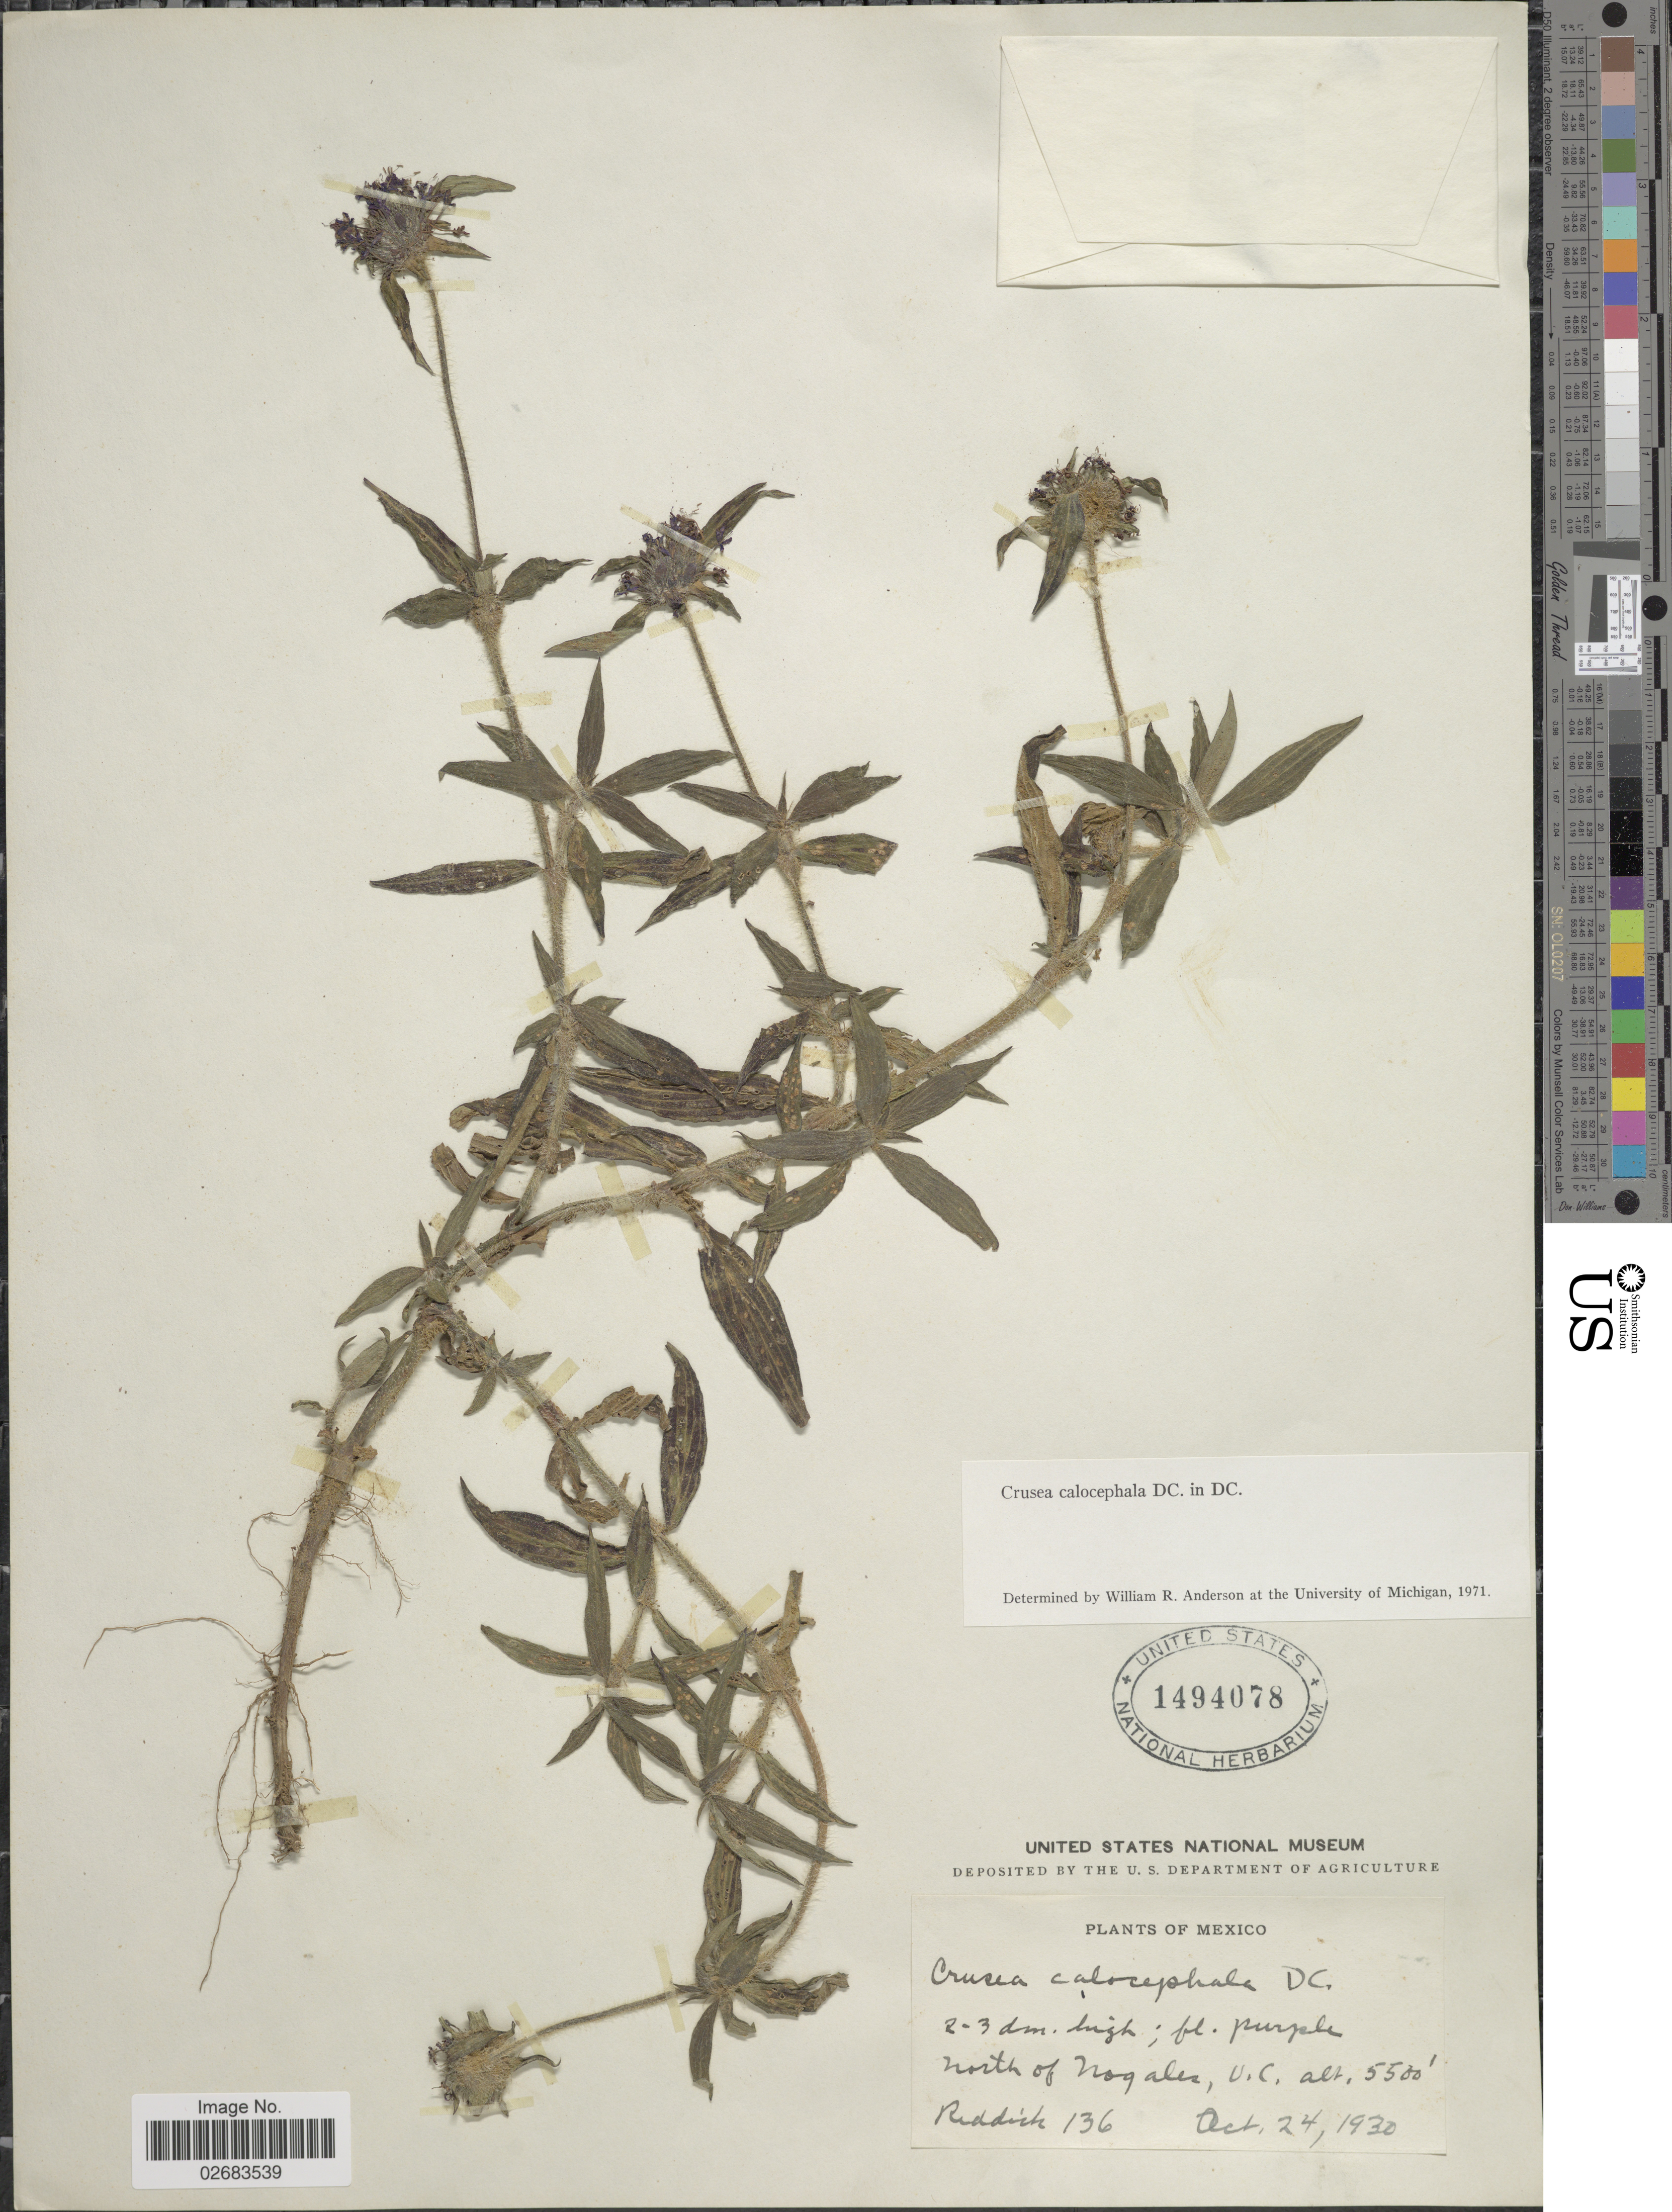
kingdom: Plantae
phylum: Tracheophyta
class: Magnoliopsida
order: Gentianales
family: Rubiaceae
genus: Crusea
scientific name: Crusea calocephala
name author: DC.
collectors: Reddick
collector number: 136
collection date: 1930-10-24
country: Mexico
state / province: Veracruz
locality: North of Nogales, V. C.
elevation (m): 1676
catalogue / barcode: US 1494078